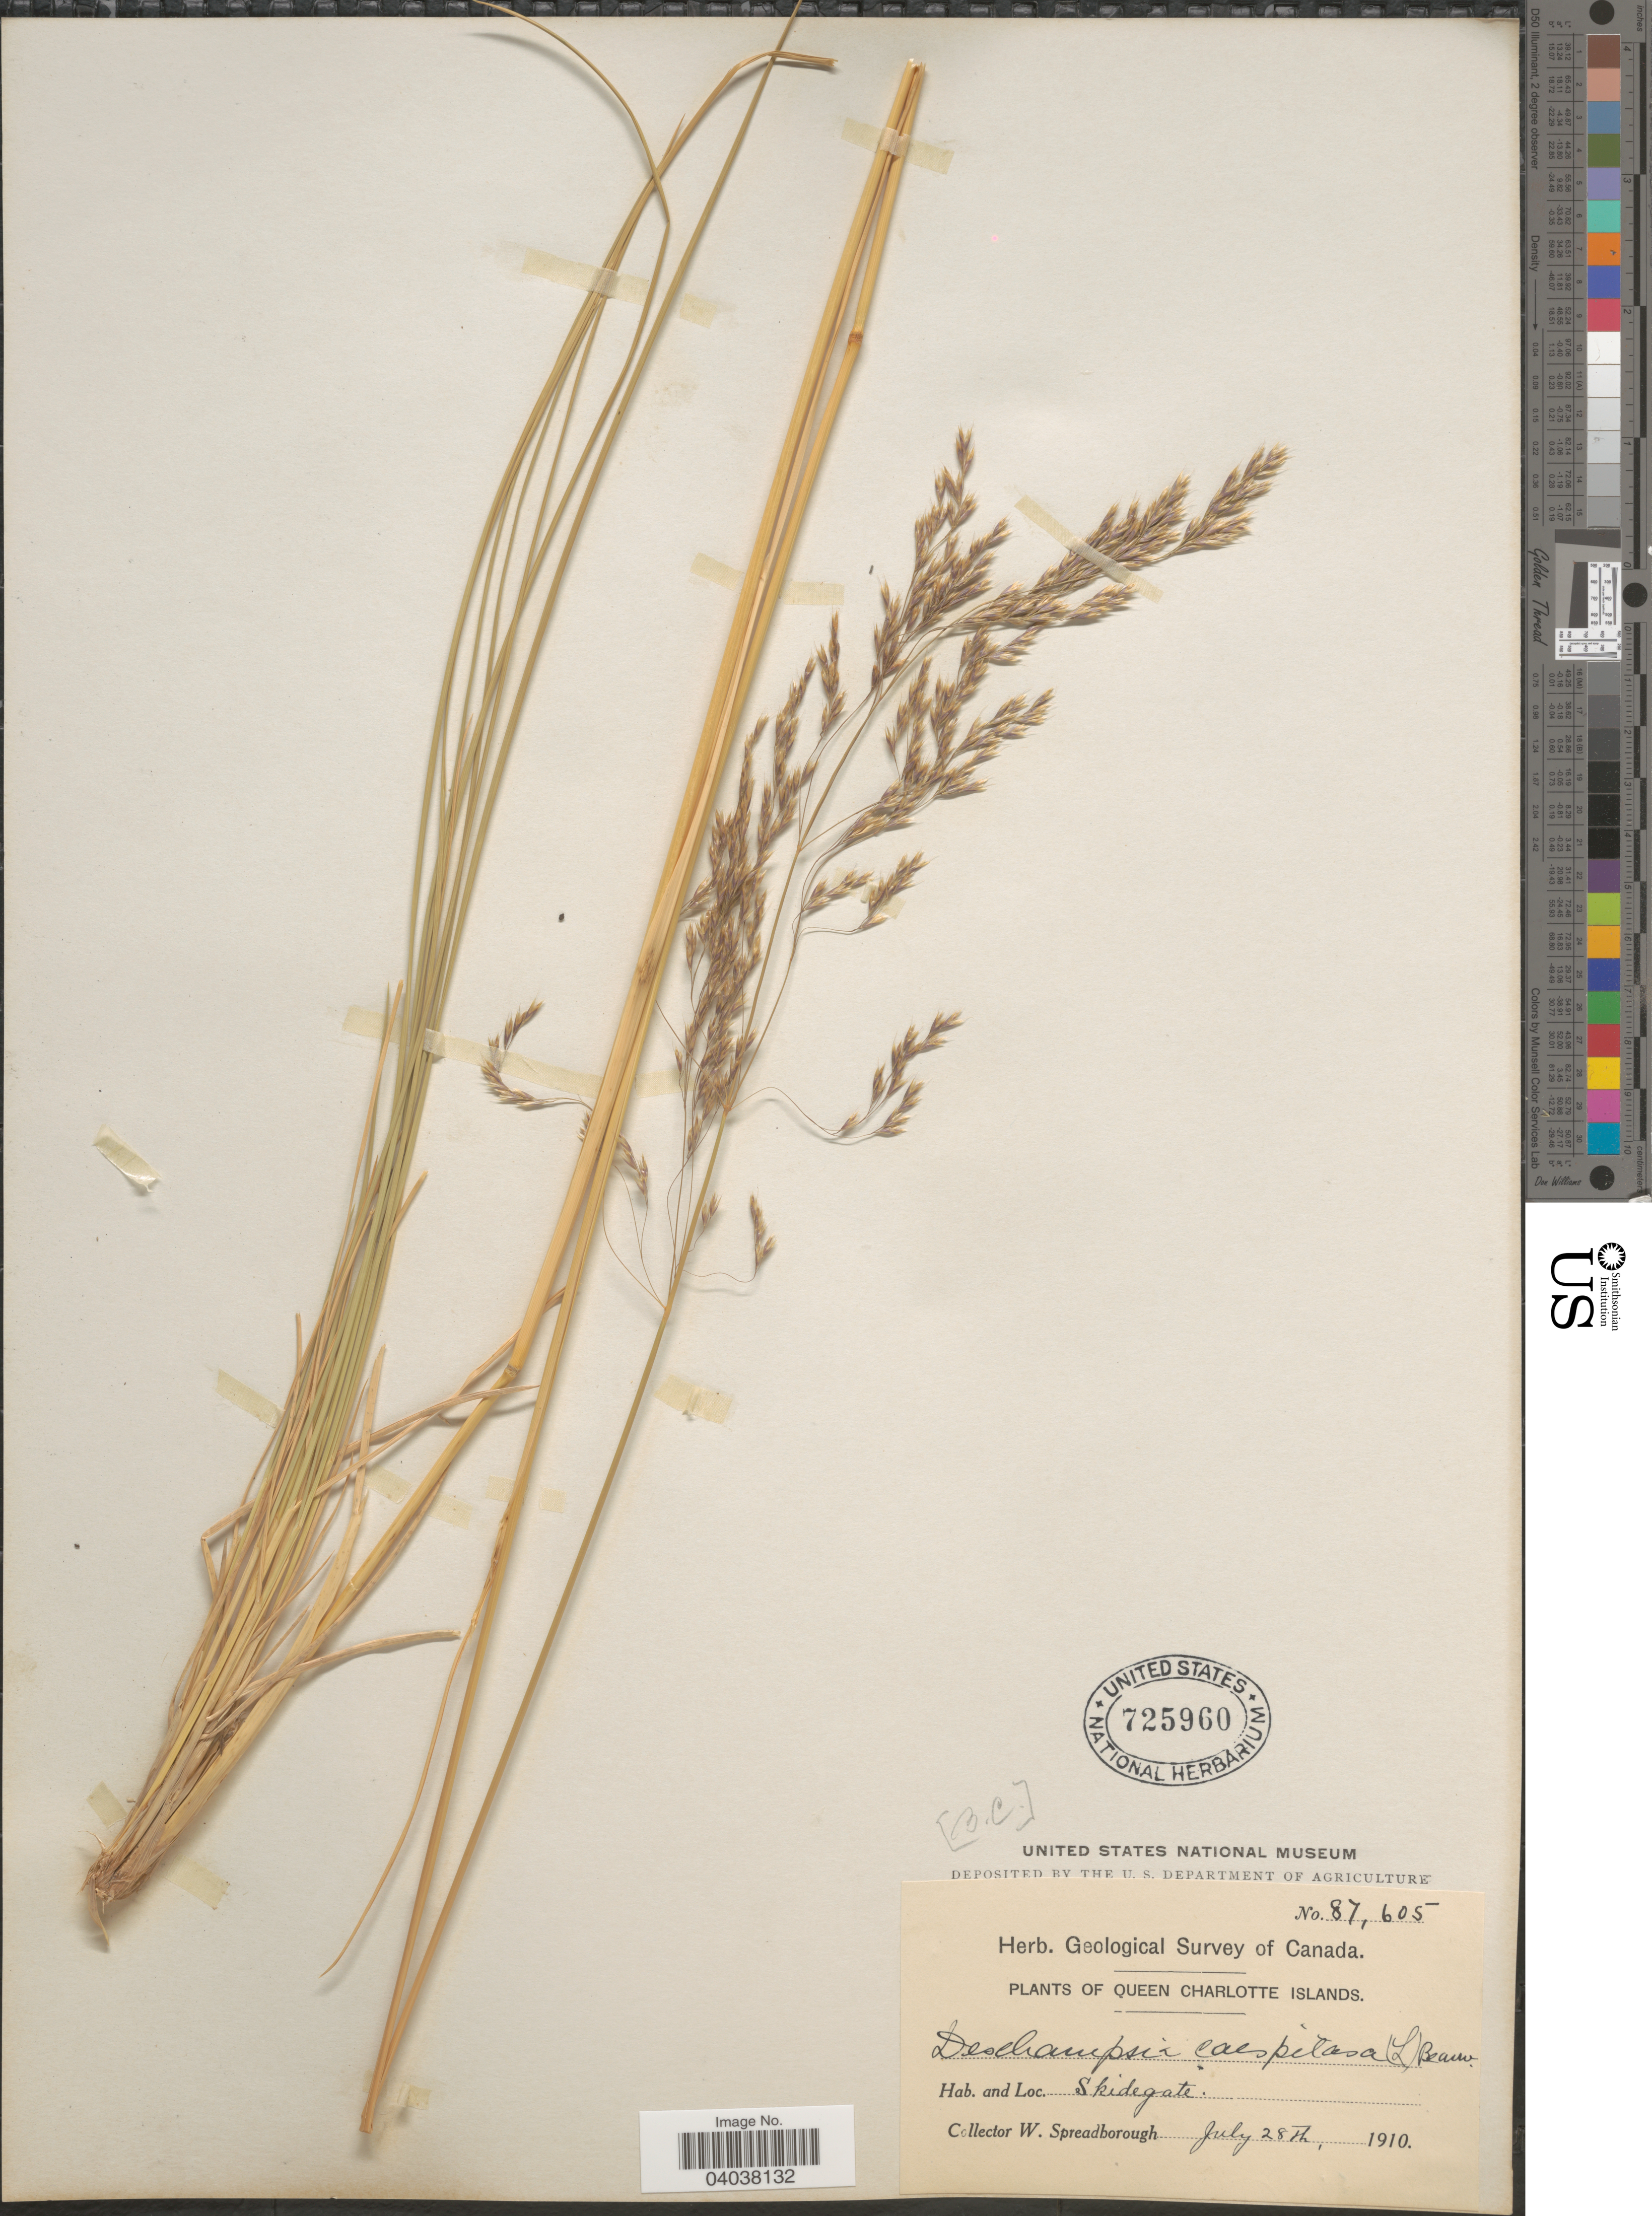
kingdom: Plantae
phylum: Tracheophyta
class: Liliopsida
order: Poales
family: Poaceae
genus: Deschampsia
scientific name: Deschampsia cespitosa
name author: (L.) P. Beauv.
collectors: W. Spreadborough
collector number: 87605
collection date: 1910-07-28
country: Canada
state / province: British Columbia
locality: Queen Charlotte Islands. Skidegate.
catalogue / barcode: US 725960